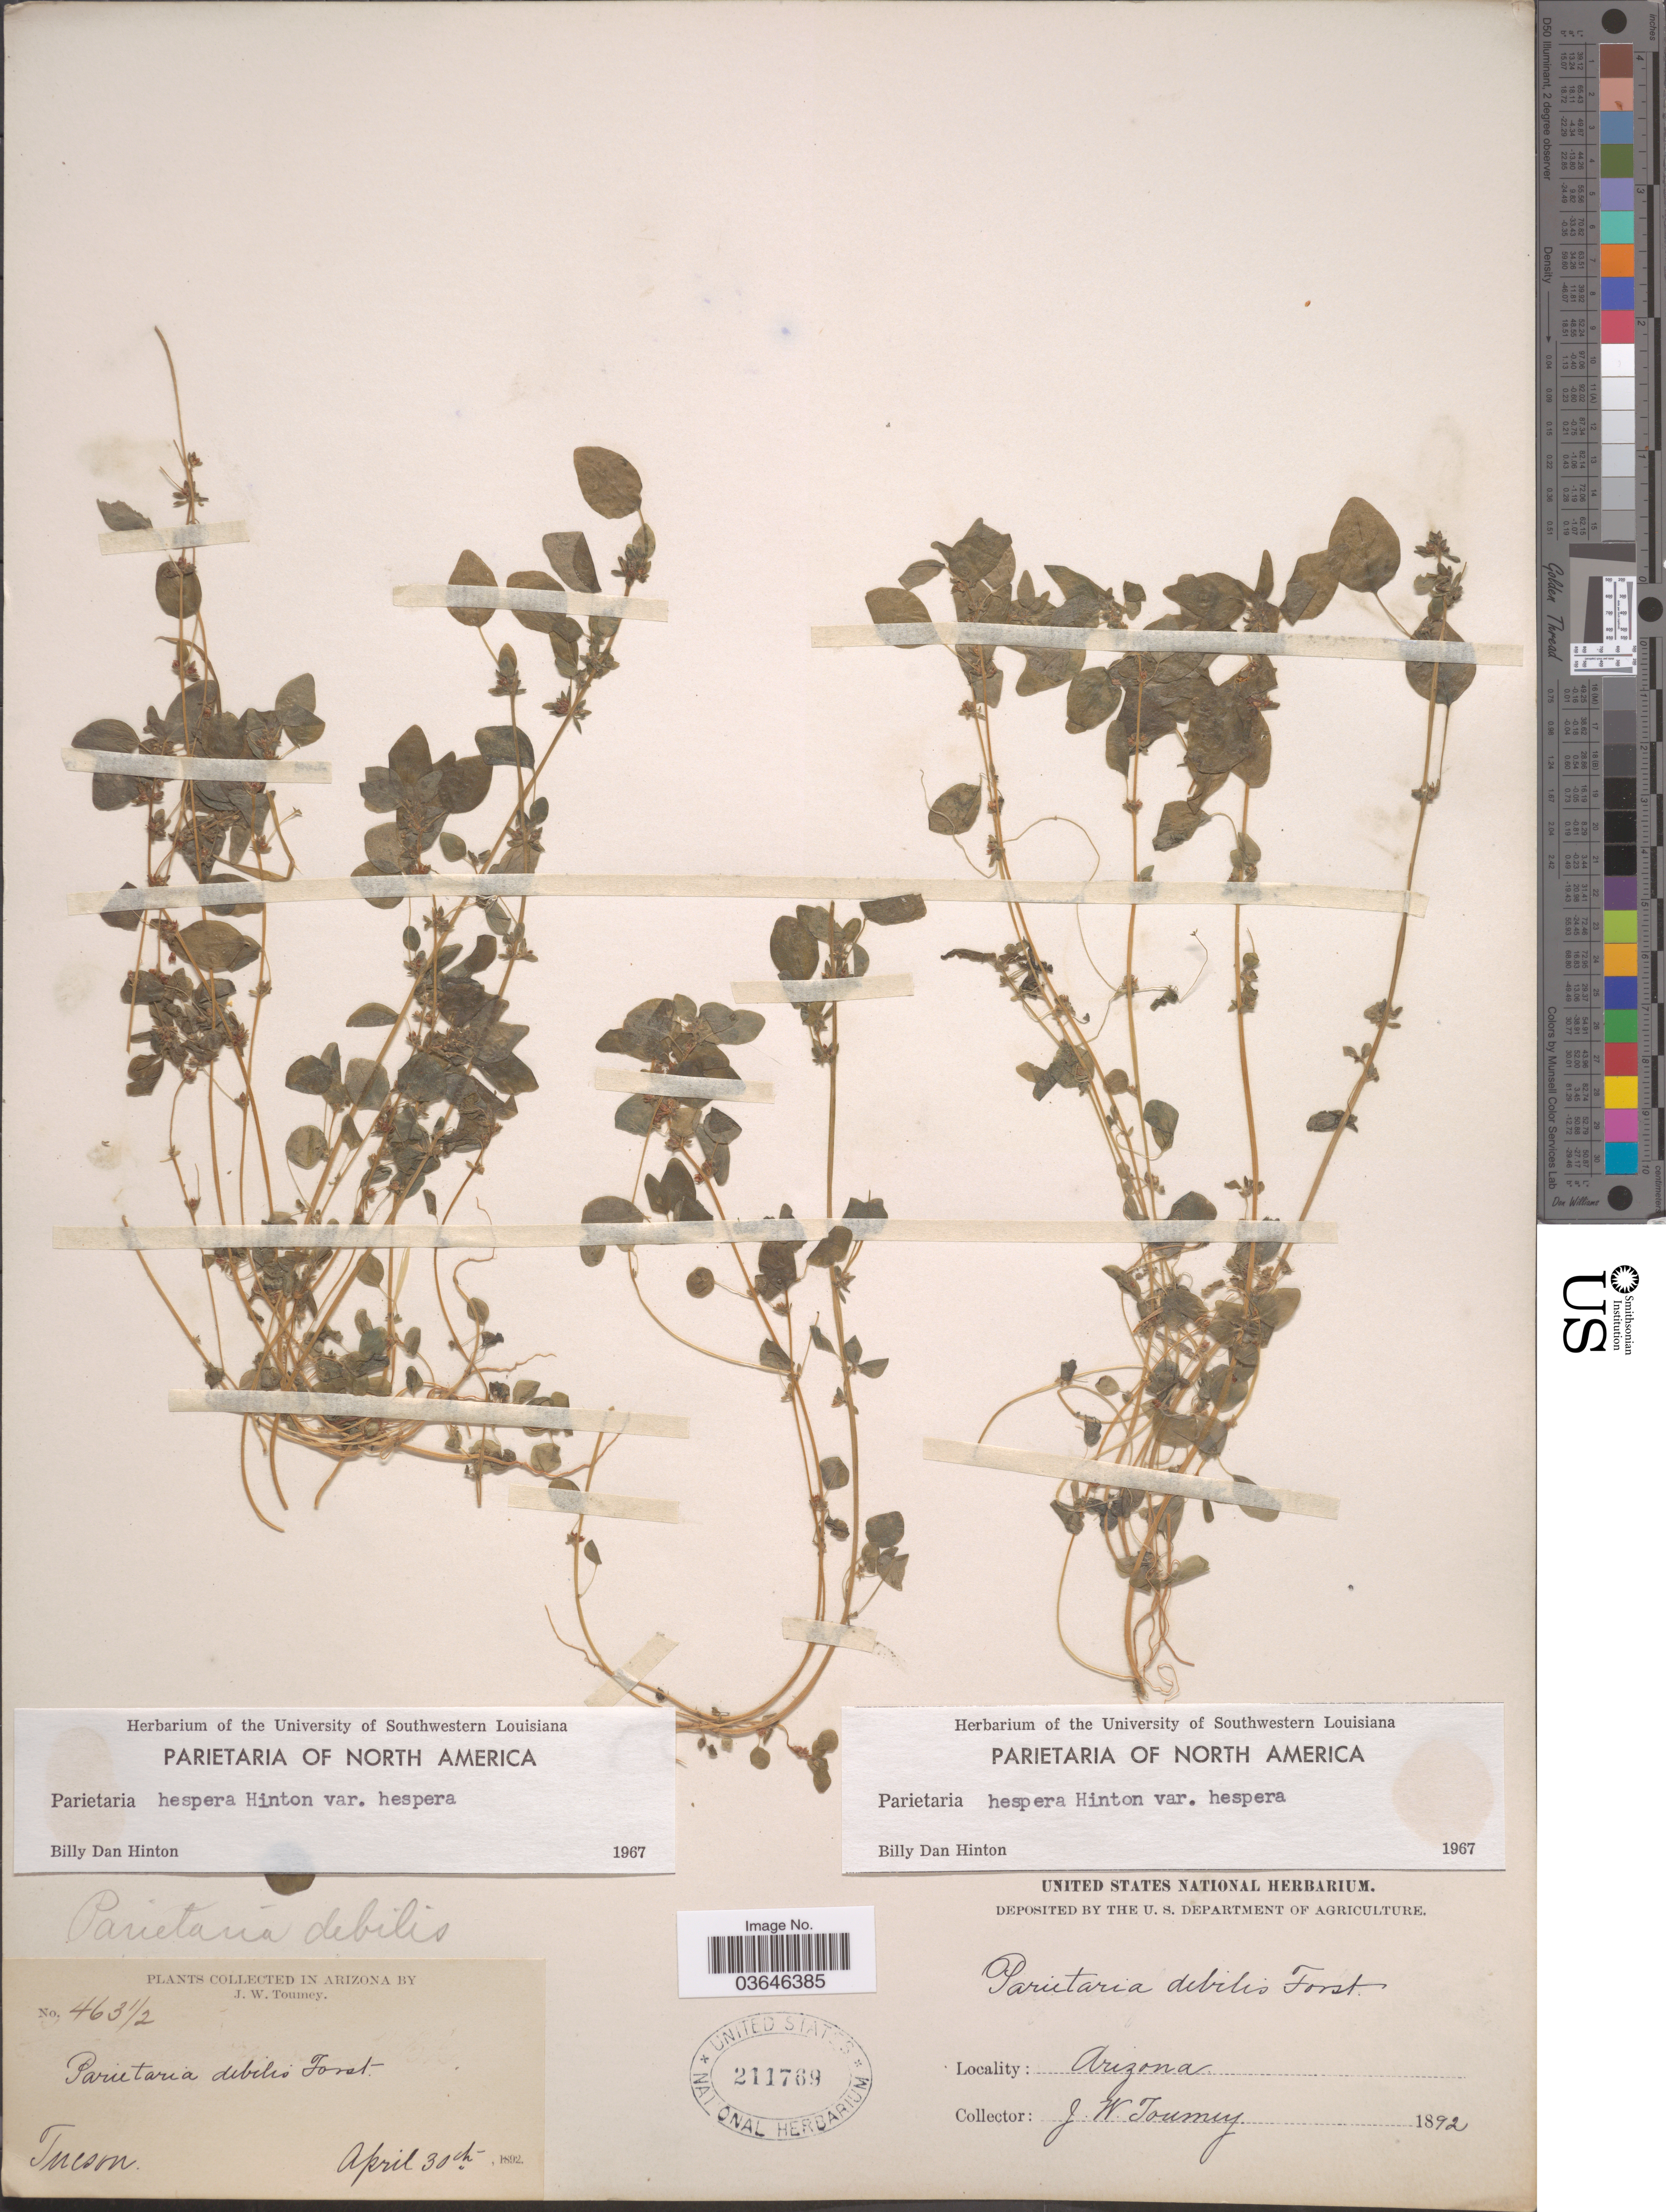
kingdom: Plantae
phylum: Tracheophyta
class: Magnoliopsida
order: Rosales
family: Urticaceae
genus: Parietaria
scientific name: Parietaria hespera var. hespera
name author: Hinton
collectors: J. W. Toumey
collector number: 463½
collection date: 1892-04-30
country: United States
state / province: Arizona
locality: Tucson.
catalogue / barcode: US 211769